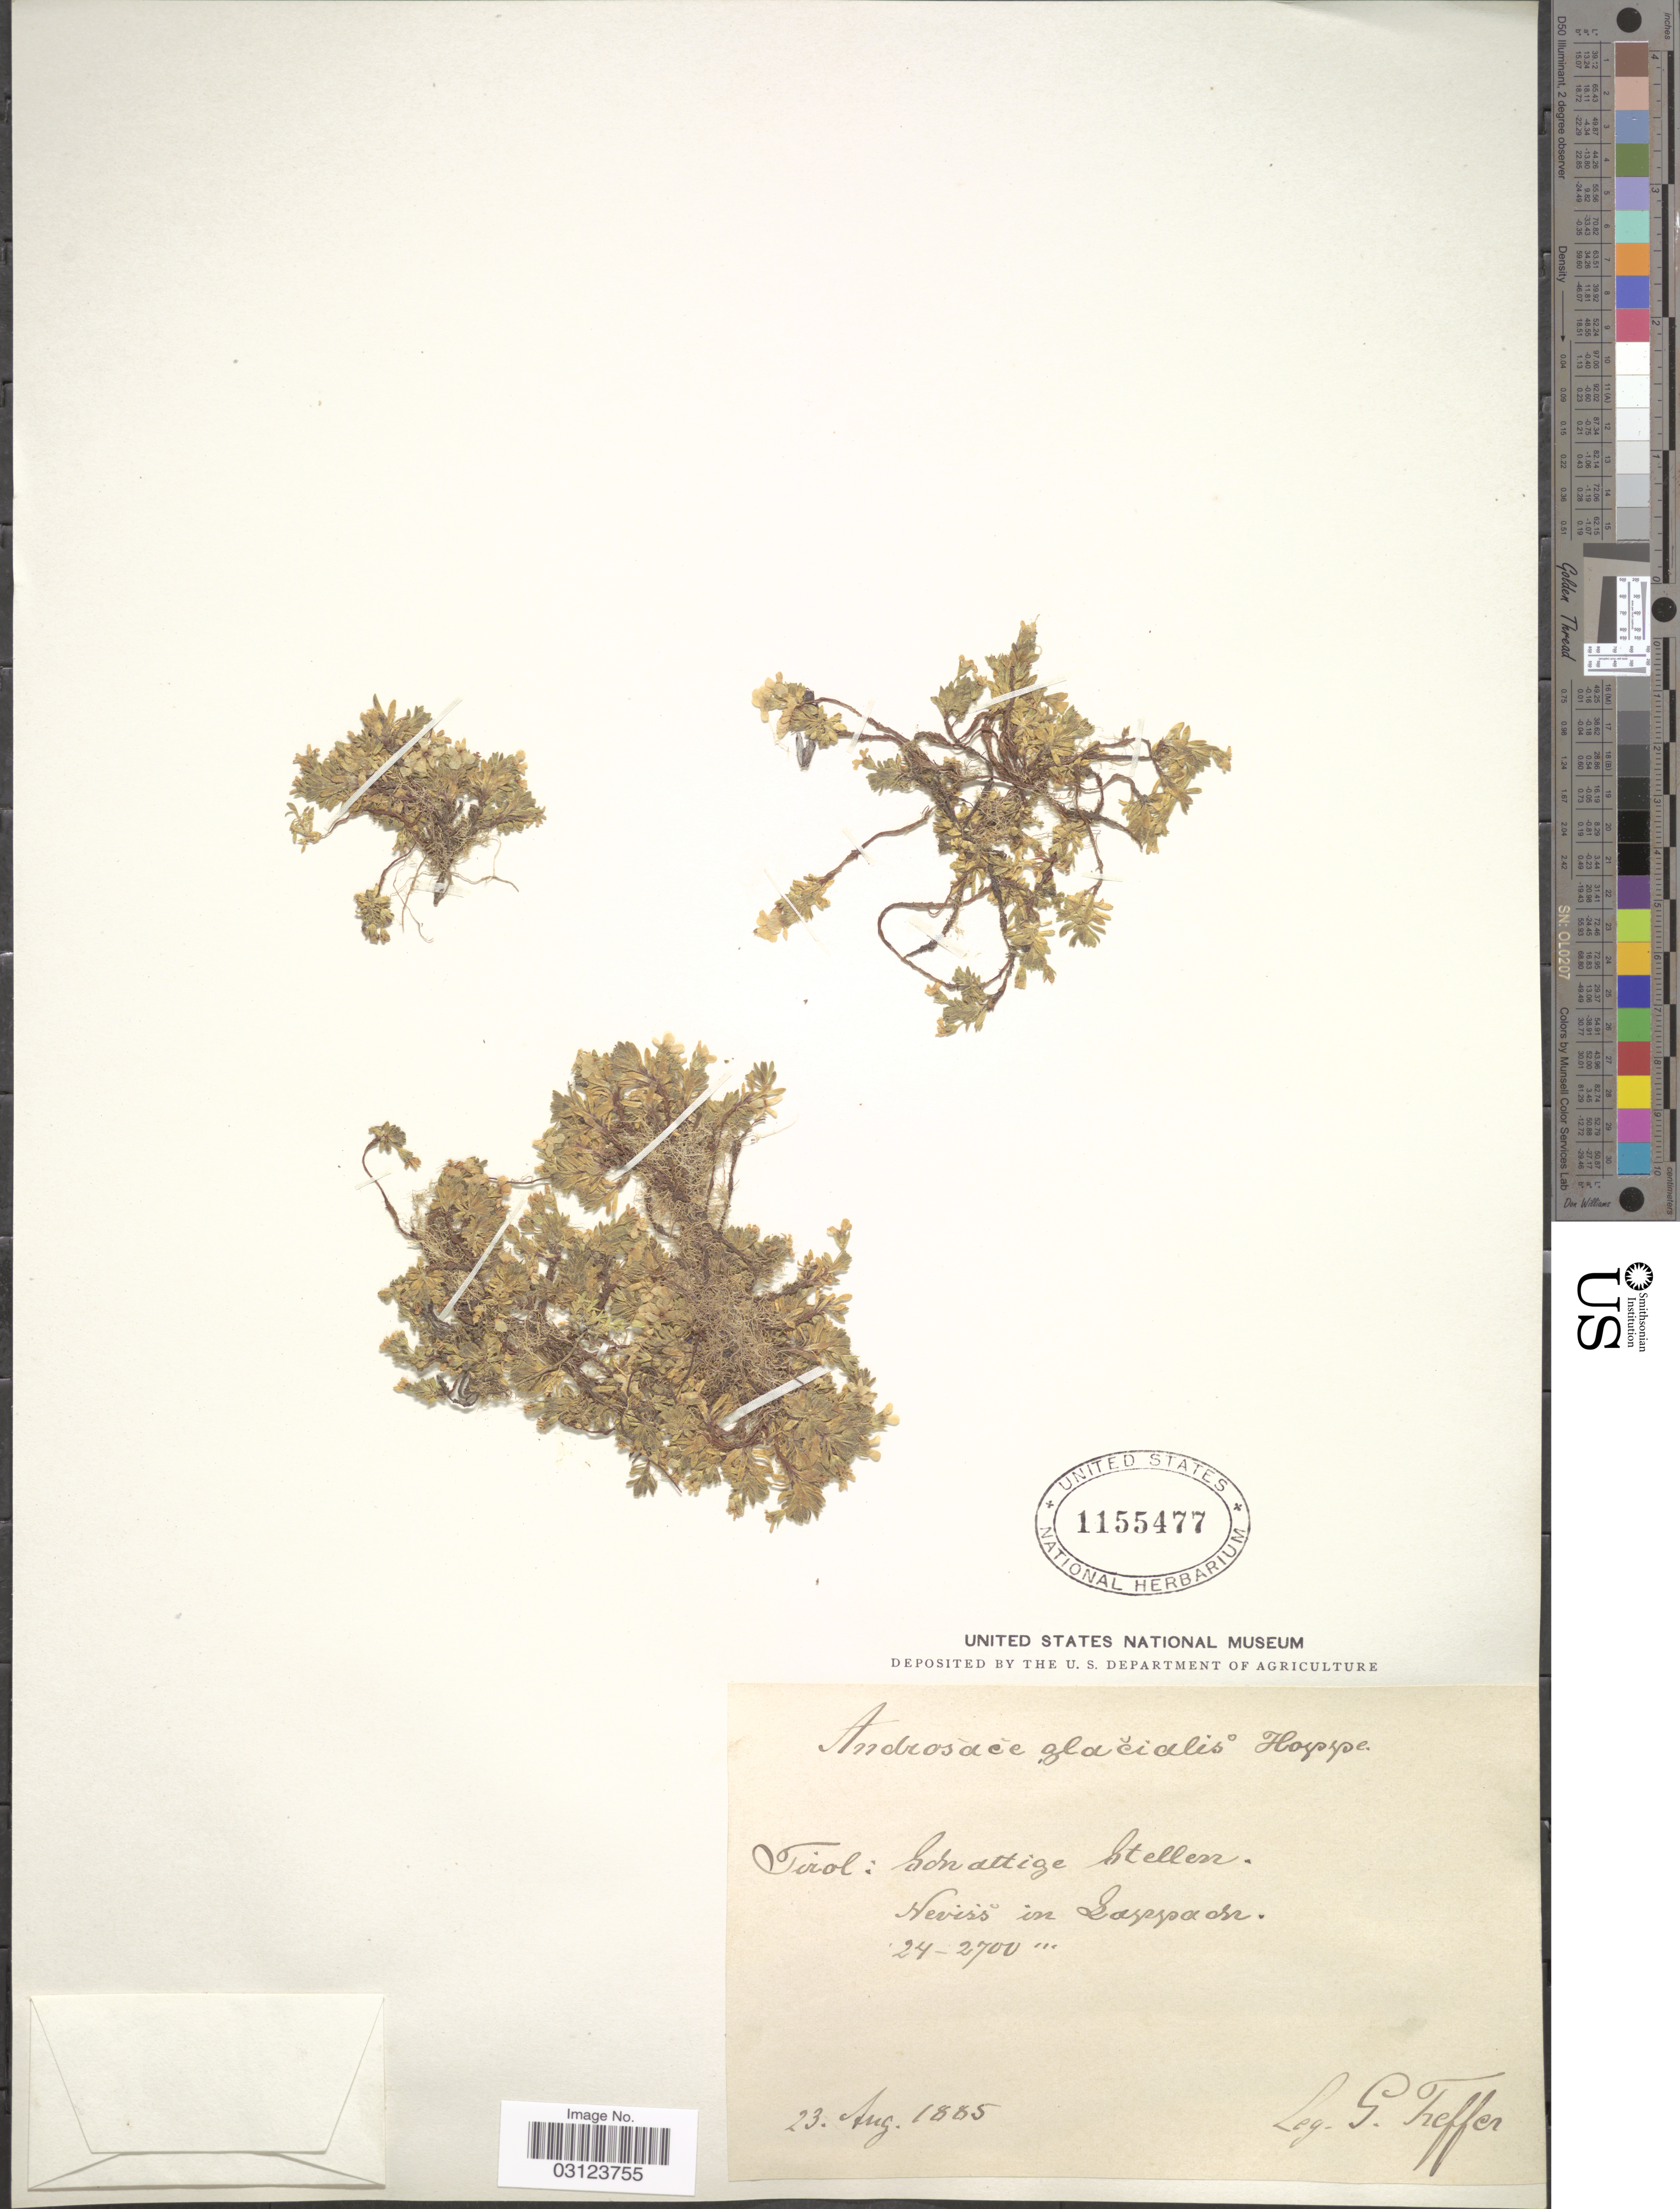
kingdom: Plantae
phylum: Tracheophyta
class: Magnoliopsida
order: Ericales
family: Primulaceae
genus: Androsace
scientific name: Androsace glacialis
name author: (Hegetschw.) Hoppe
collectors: G. Treffer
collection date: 1885-08-23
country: Italy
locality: Tirol: Gónattige Stellen. Neviss in Lappach.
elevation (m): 2400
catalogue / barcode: US 1155477